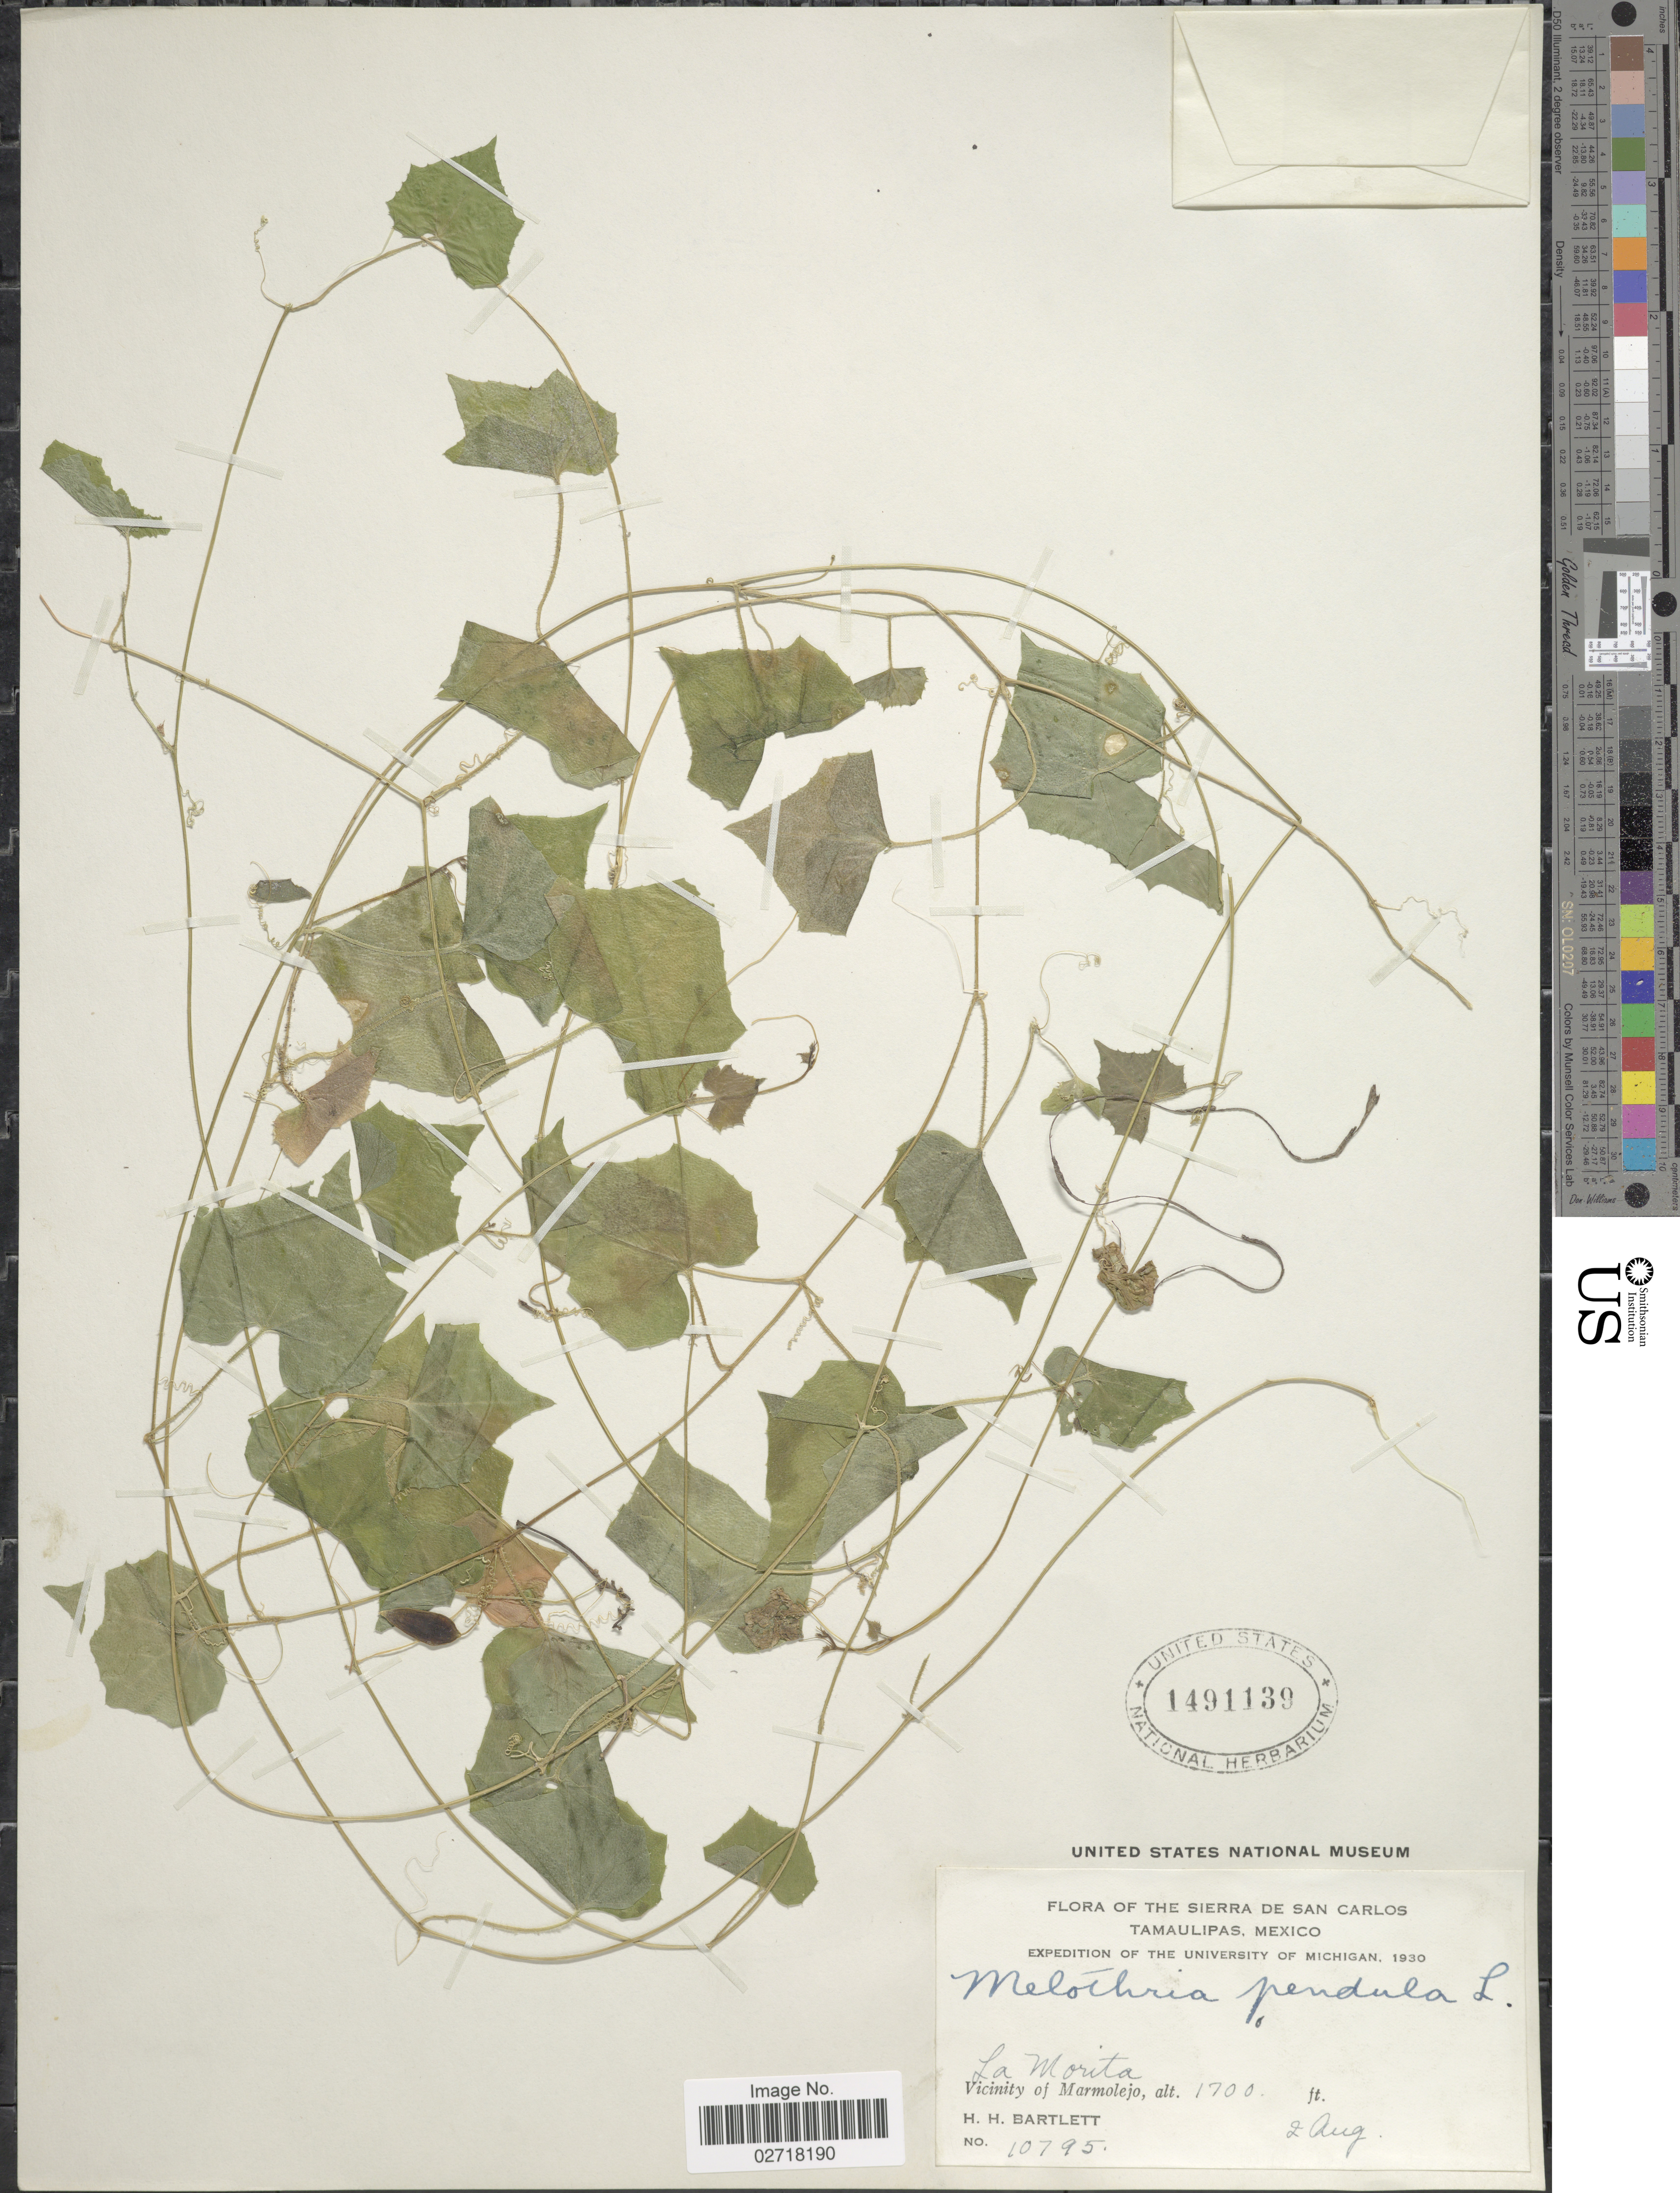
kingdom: Plantae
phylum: Tracheophyta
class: Magnoliopsida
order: Cucurbitales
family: Cucurbitaceae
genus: Melothria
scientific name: Melothria pendula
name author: L.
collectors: H. H. Bartlett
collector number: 10795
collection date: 1930-08-02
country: Mexico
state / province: Tamaulipas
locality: Sierra de San Carlos. La Morita. Vicinity of Marmolejo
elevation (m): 518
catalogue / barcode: US 1491139